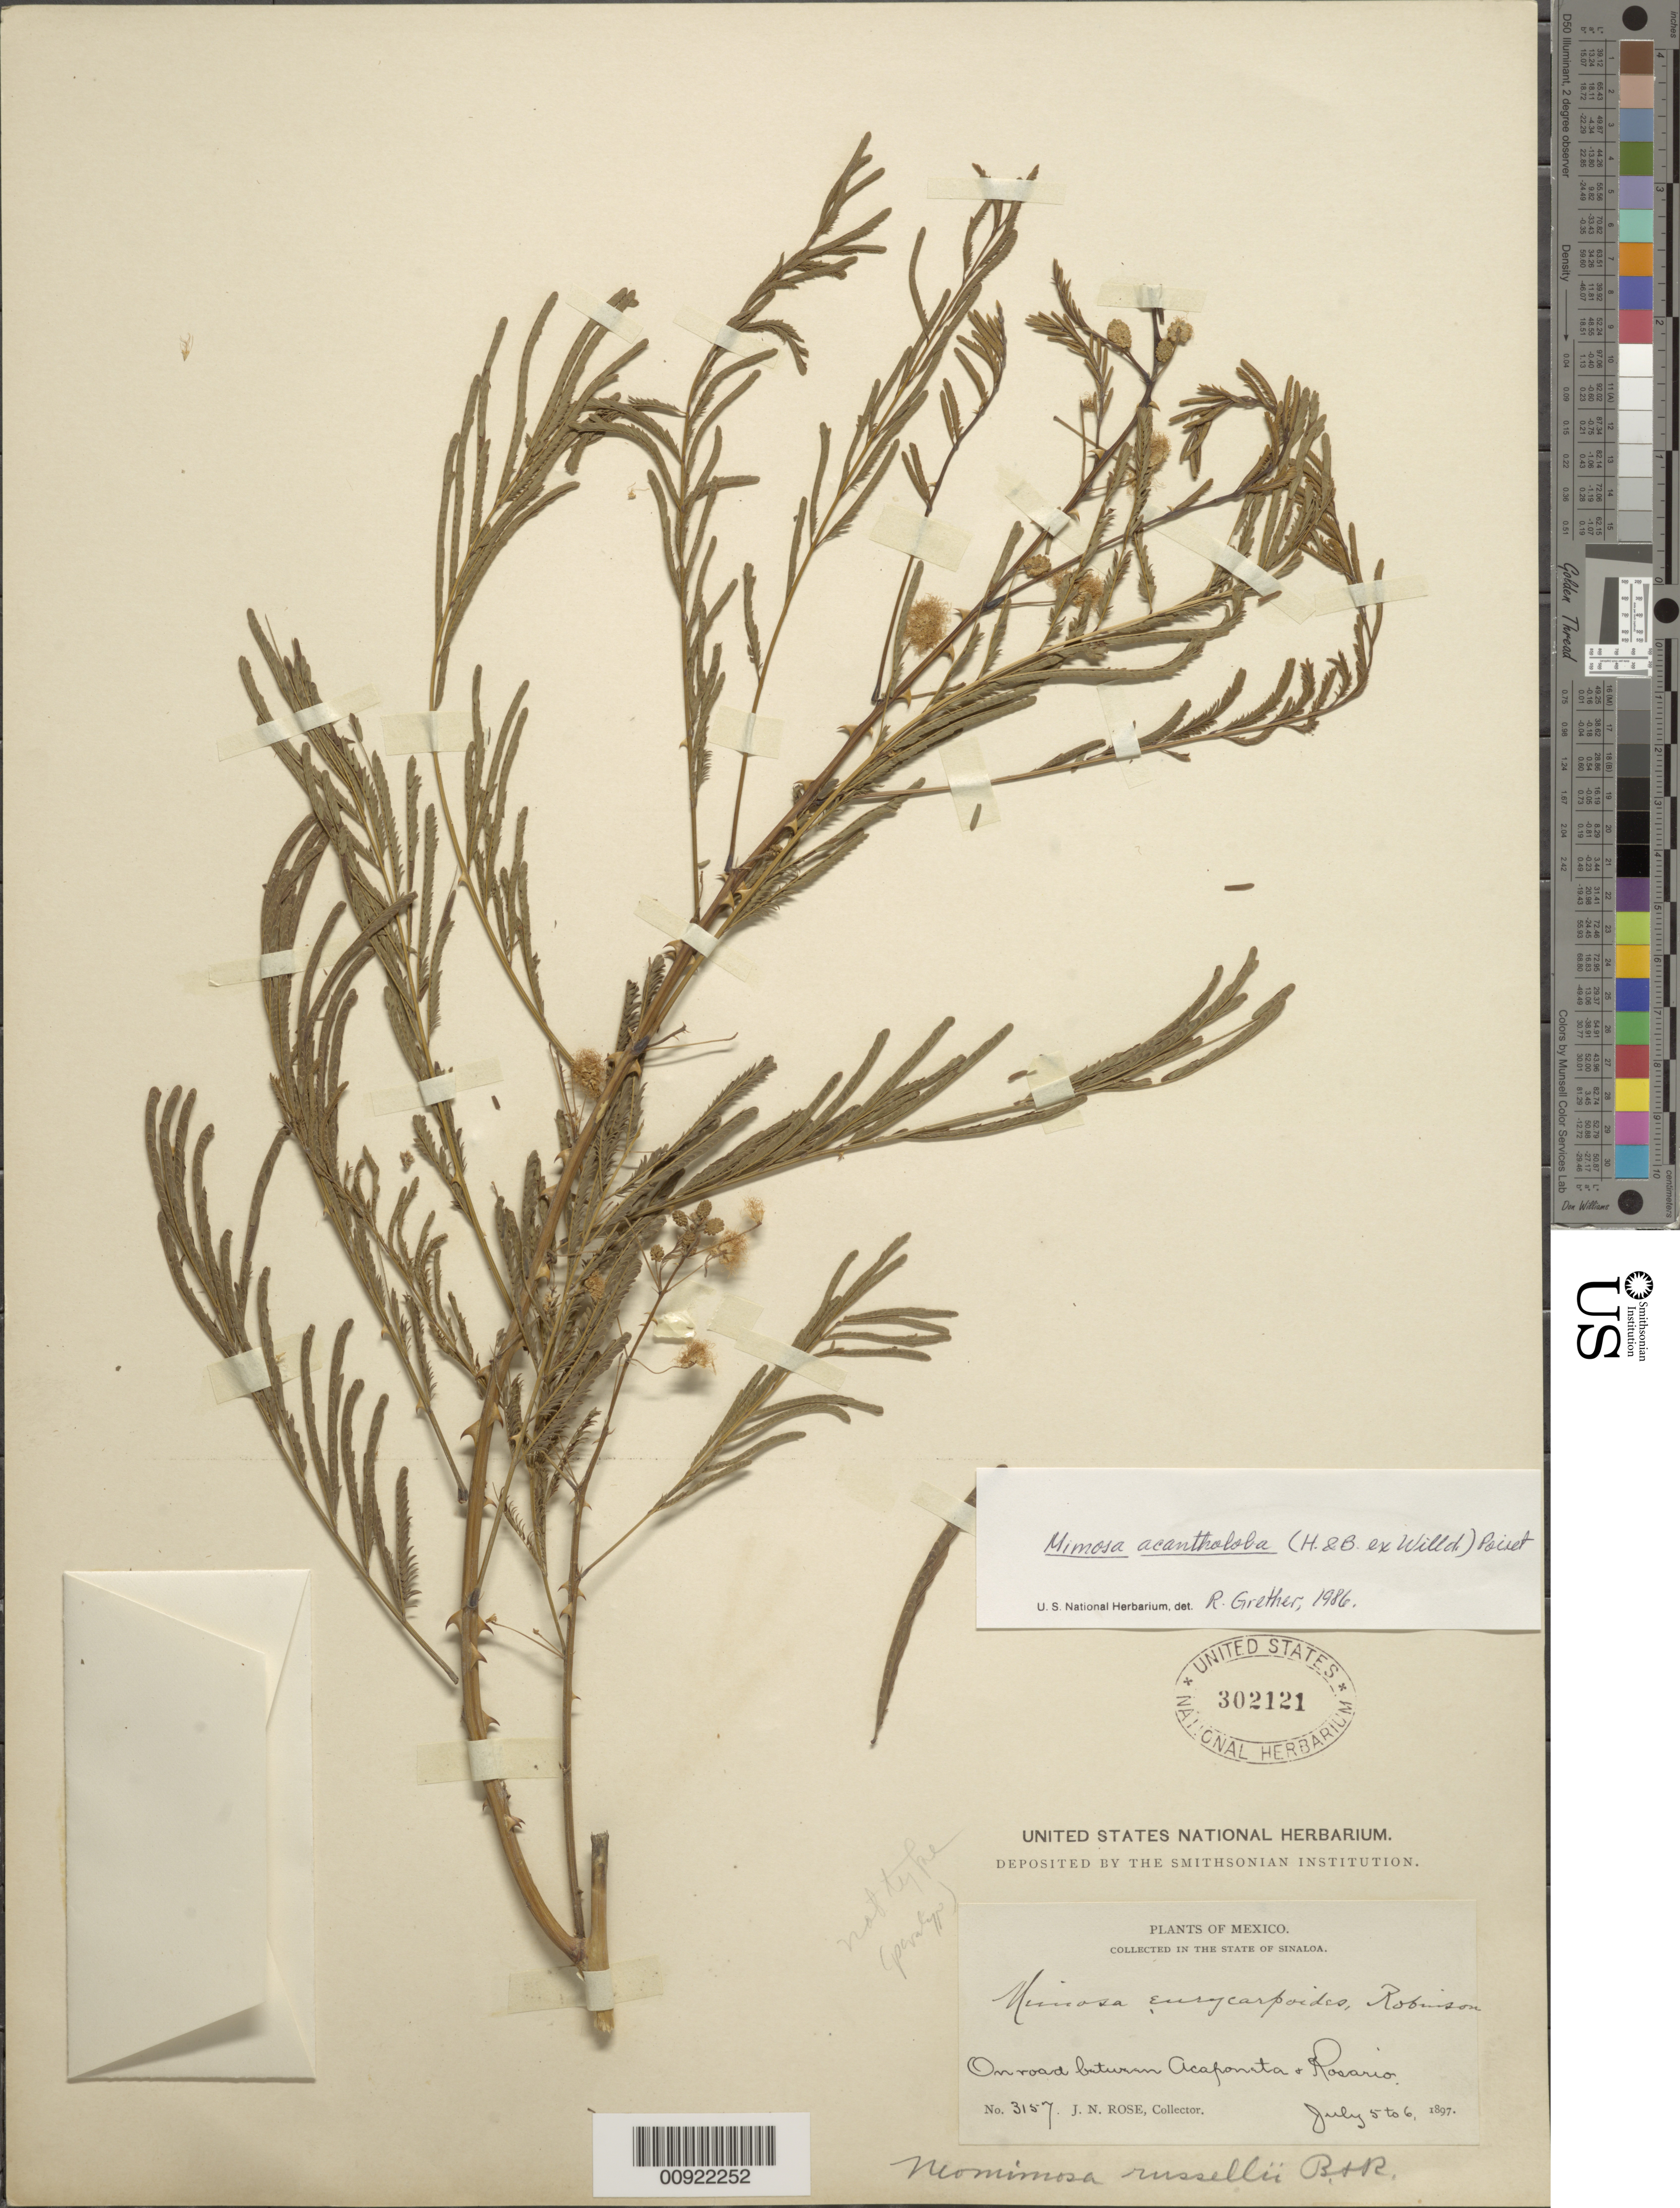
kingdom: Plantae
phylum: Tracheophyta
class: Magnoliopsida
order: Fabales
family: Fabaceae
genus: Mimosa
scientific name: Mimosa acantholoba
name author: (Willd.) Poir.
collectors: J. N. Rose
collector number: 3157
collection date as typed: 05 Jul 1897 to 06 Jul 1897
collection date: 1897-07-05/1897-07-06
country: Mexico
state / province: Sinaloa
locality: On road between Acaponeta & Rosario.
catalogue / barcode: US 302121